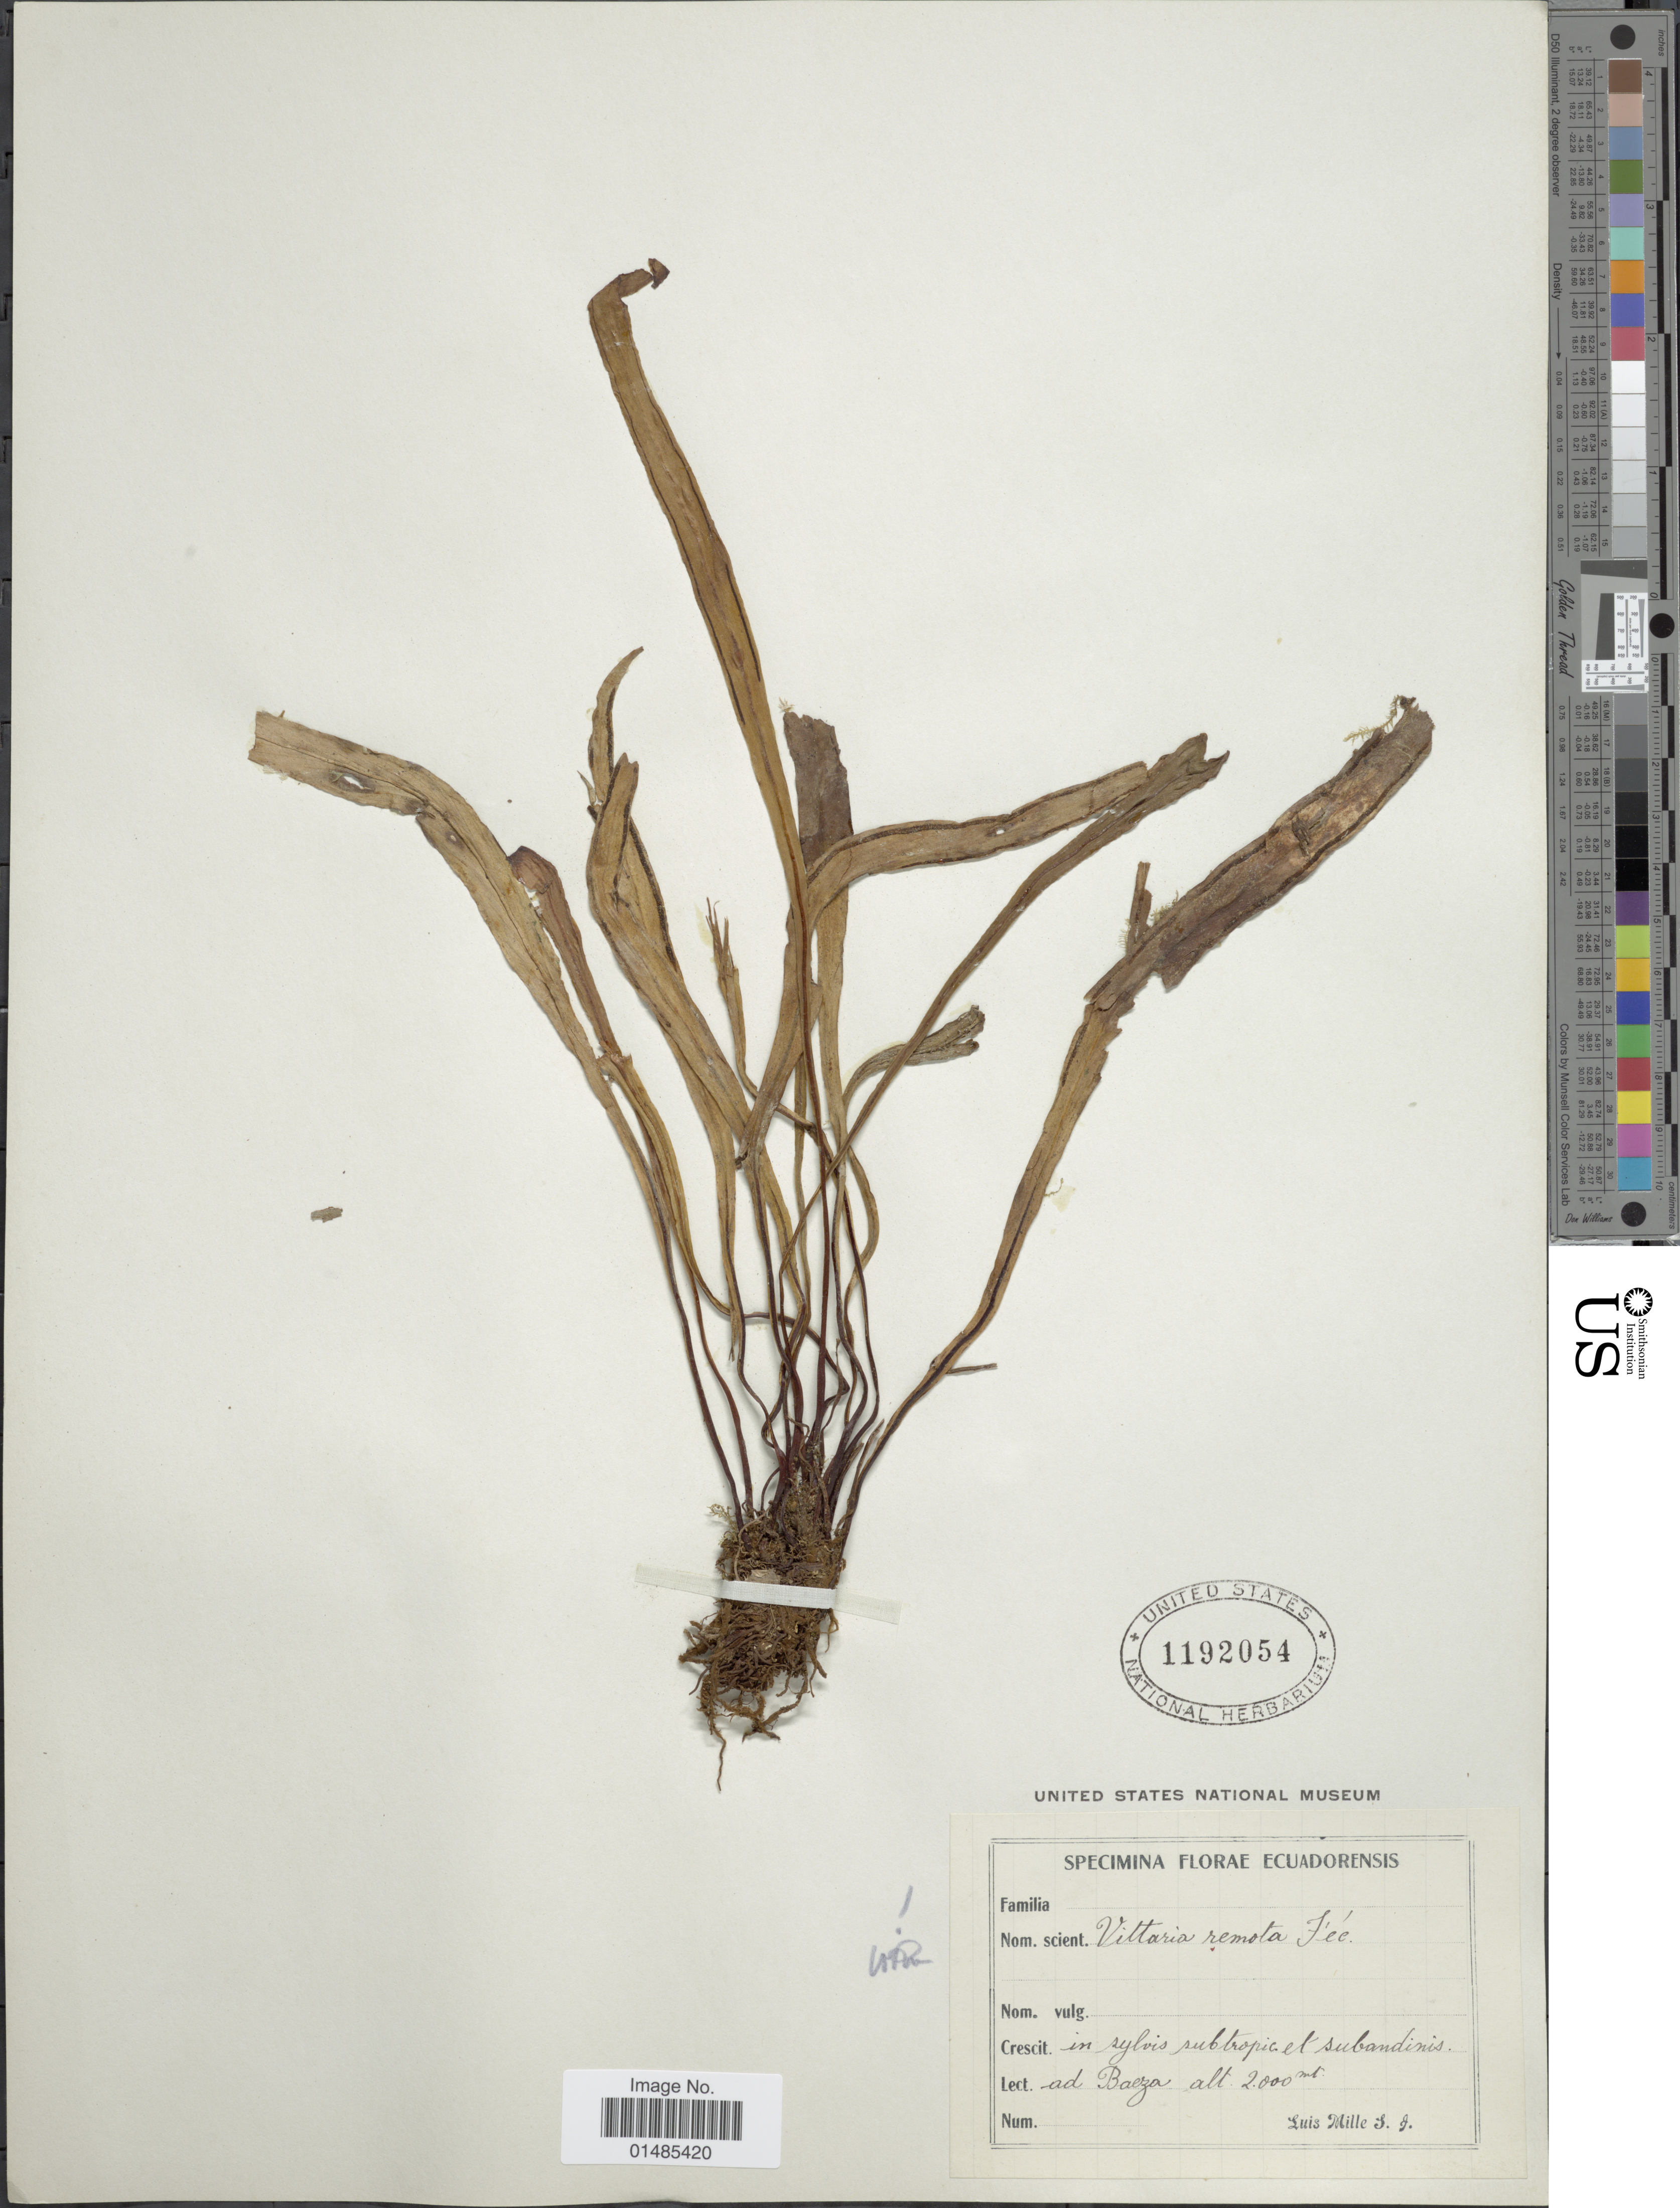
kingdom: Plantae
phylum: Tracheophyta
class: Polypodiopsida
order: Polypodiales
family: Pteridaceae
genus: Radiovittaria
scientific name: Radiovittaria remota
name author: (Fée) E.H. Crane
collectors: L. Mille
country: Ecuador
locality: In sylvis subtropic et subandinis, ad Baeza.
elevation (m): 2000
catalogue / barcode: US 1192054